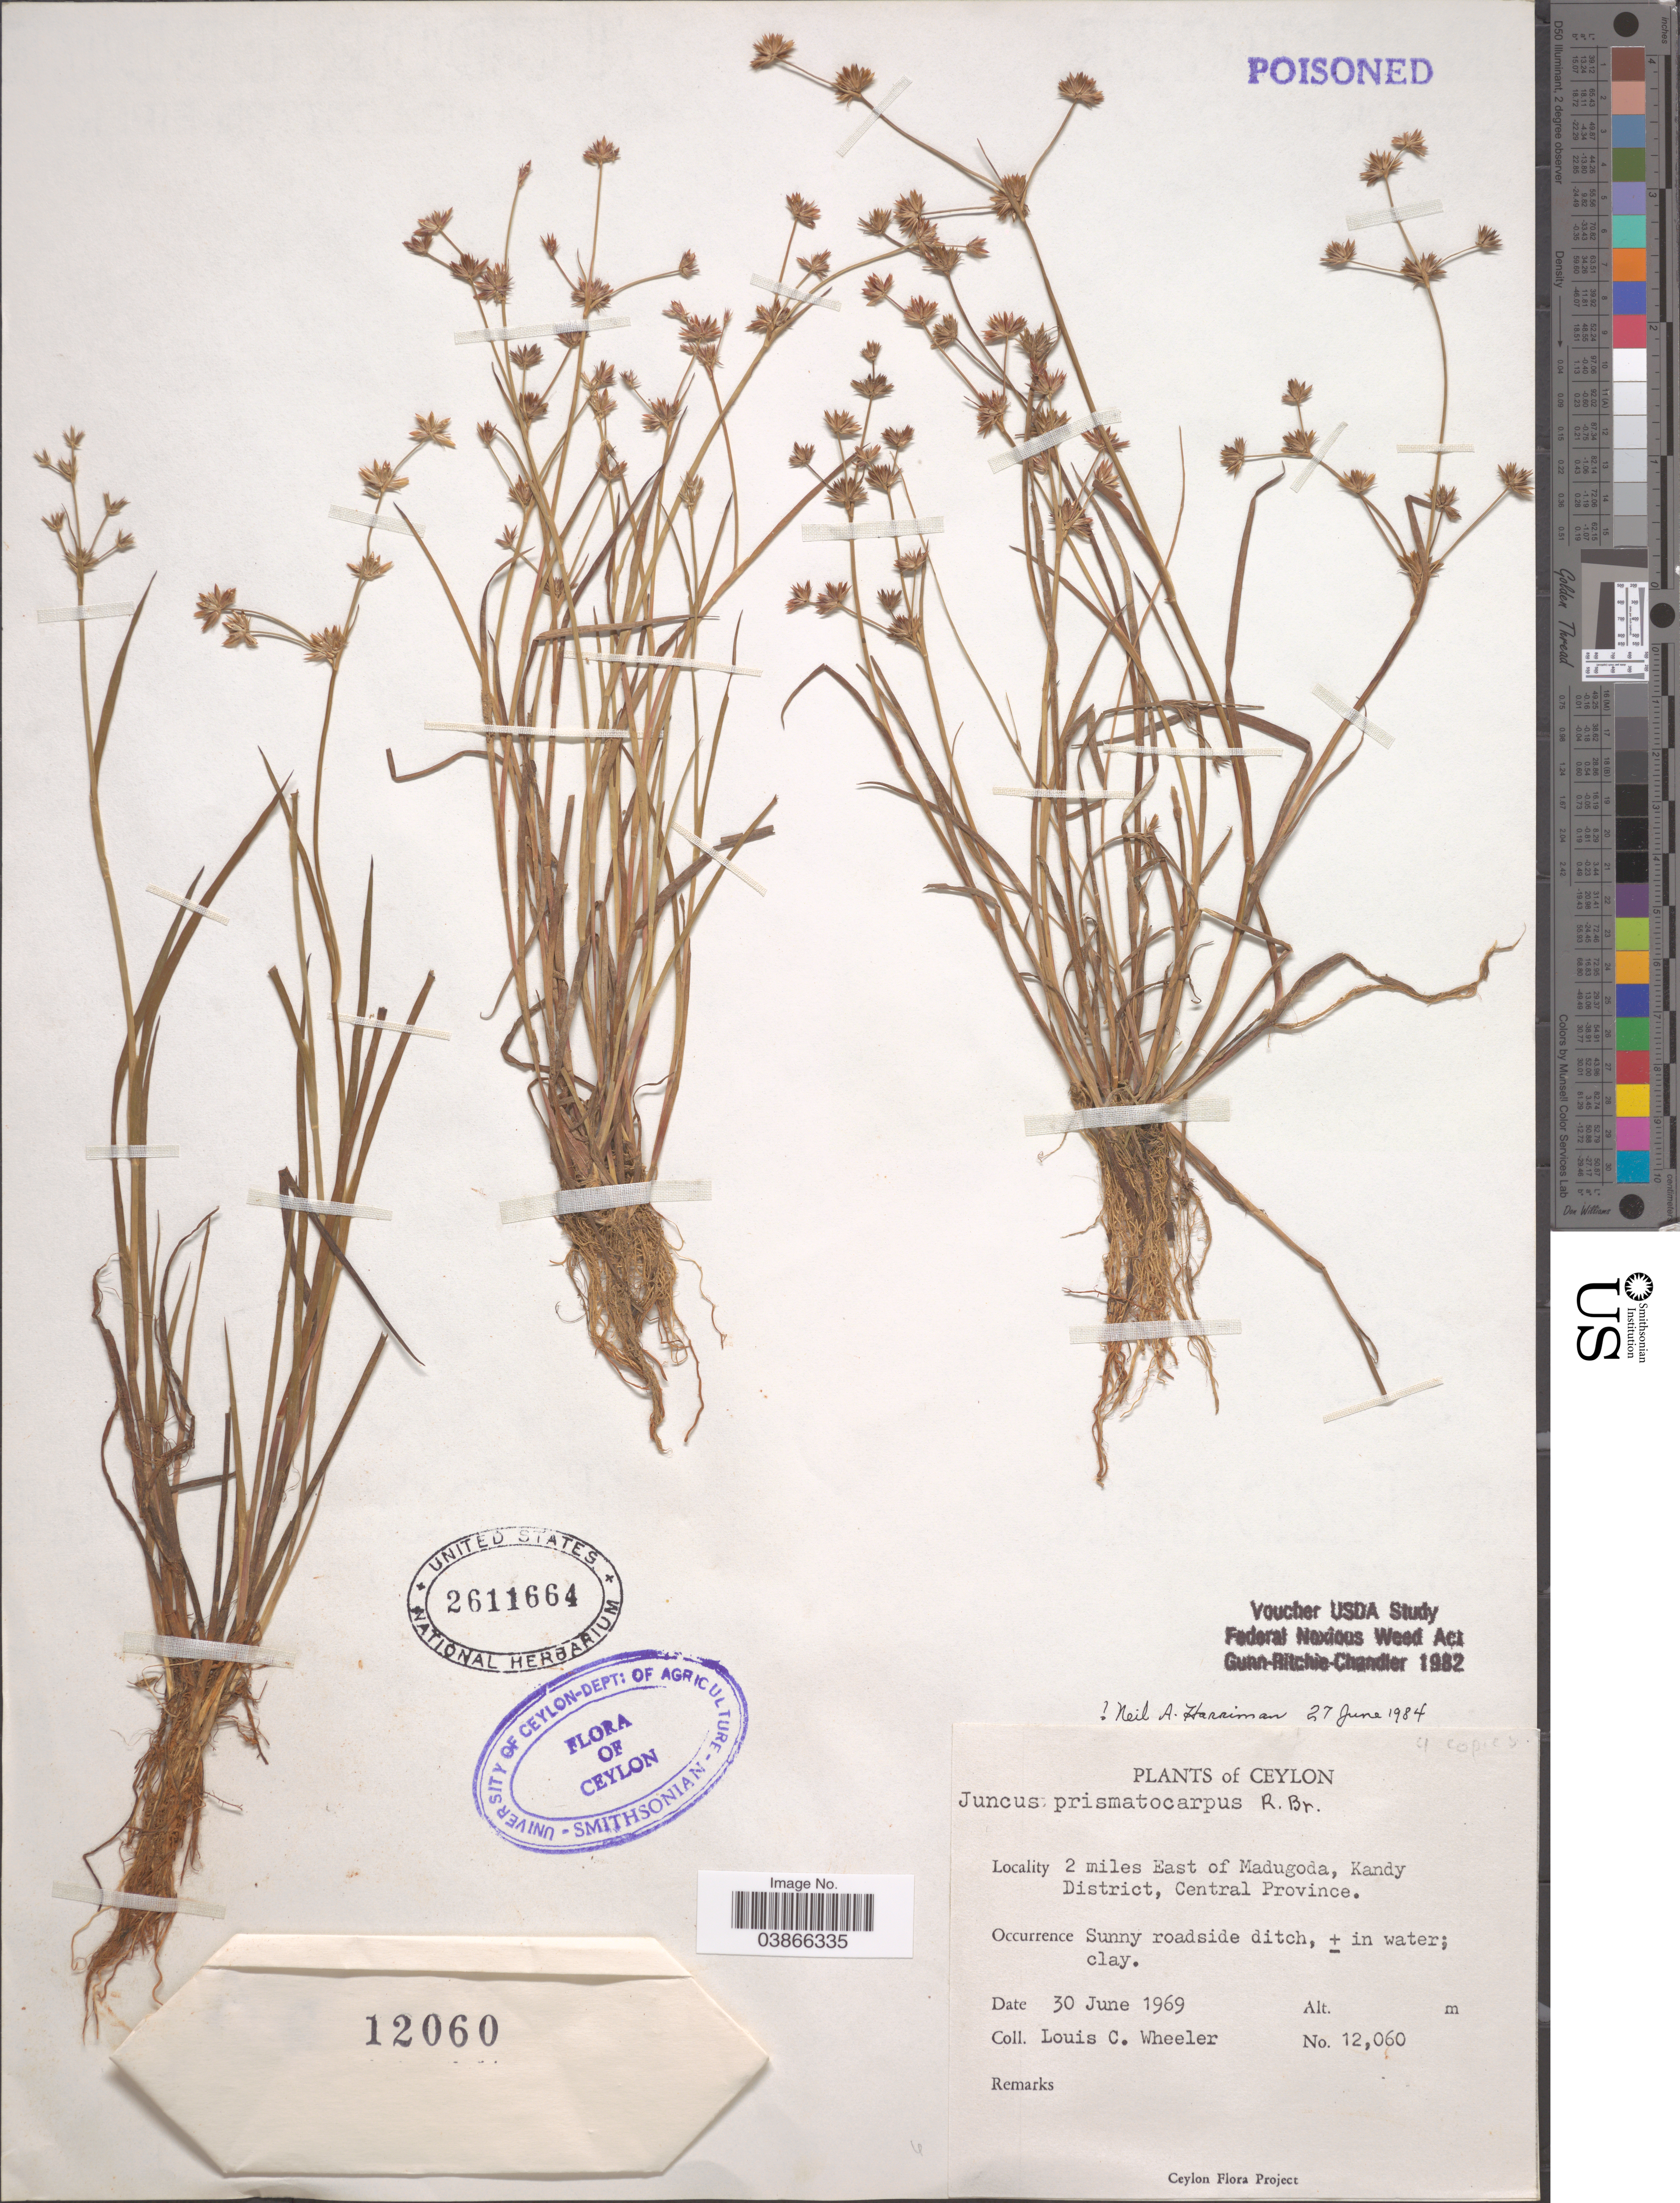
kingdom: Plantae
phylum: Tracheophyta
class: Liliopsida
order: Poales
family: Juncaceae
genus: Juncus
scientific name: Juncus prismatocarpus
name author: R. Br.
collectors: L. C. Wheeler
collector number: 12060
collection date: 1969-06-30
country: Sri Lanka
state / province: Central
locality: Ceylon. 2 miles East of Madugoda, Kandy District.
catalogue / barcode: US 2611664